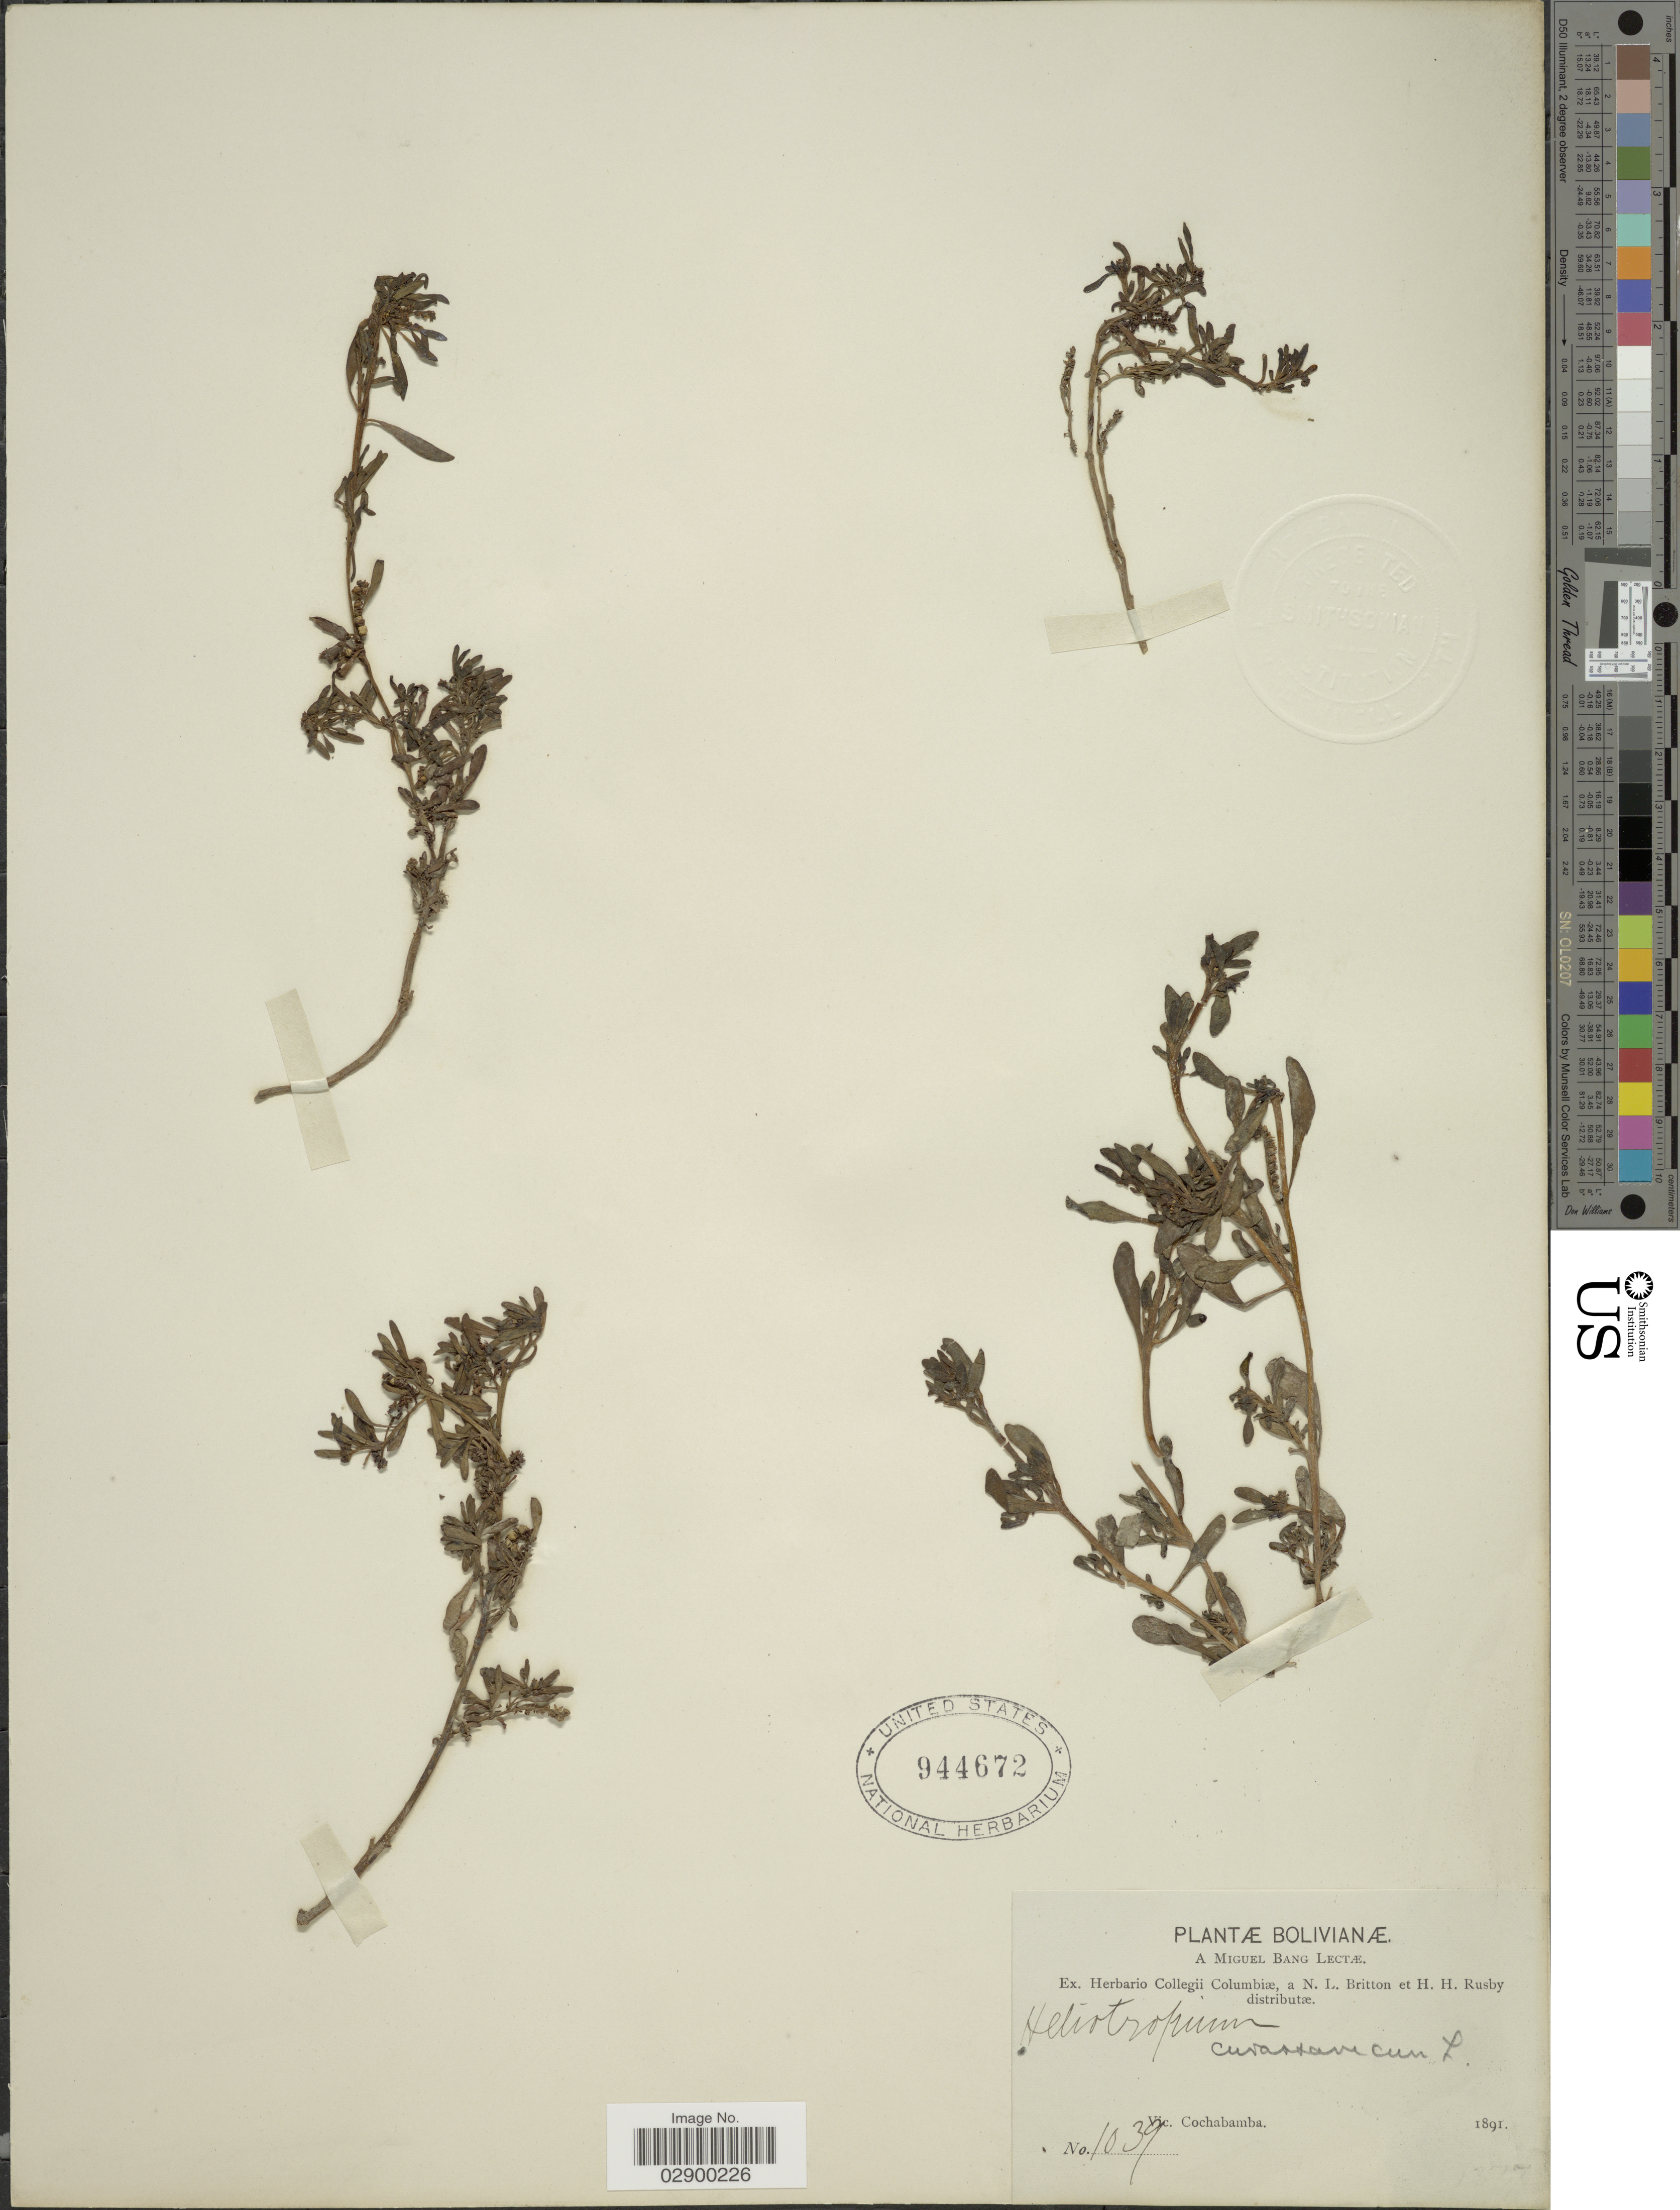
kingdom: Plantae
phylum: Tracheophyta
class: Magnoliopsida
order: Boraginales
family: Heliotropiaceae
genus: Heliotropium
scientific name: Heliotropium curassavicum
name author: L.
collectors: M. Bang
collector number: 1039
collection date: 1891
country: Bolivia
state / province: Cochabamba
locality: Vic. Cochabamba.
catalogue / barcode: US 944672